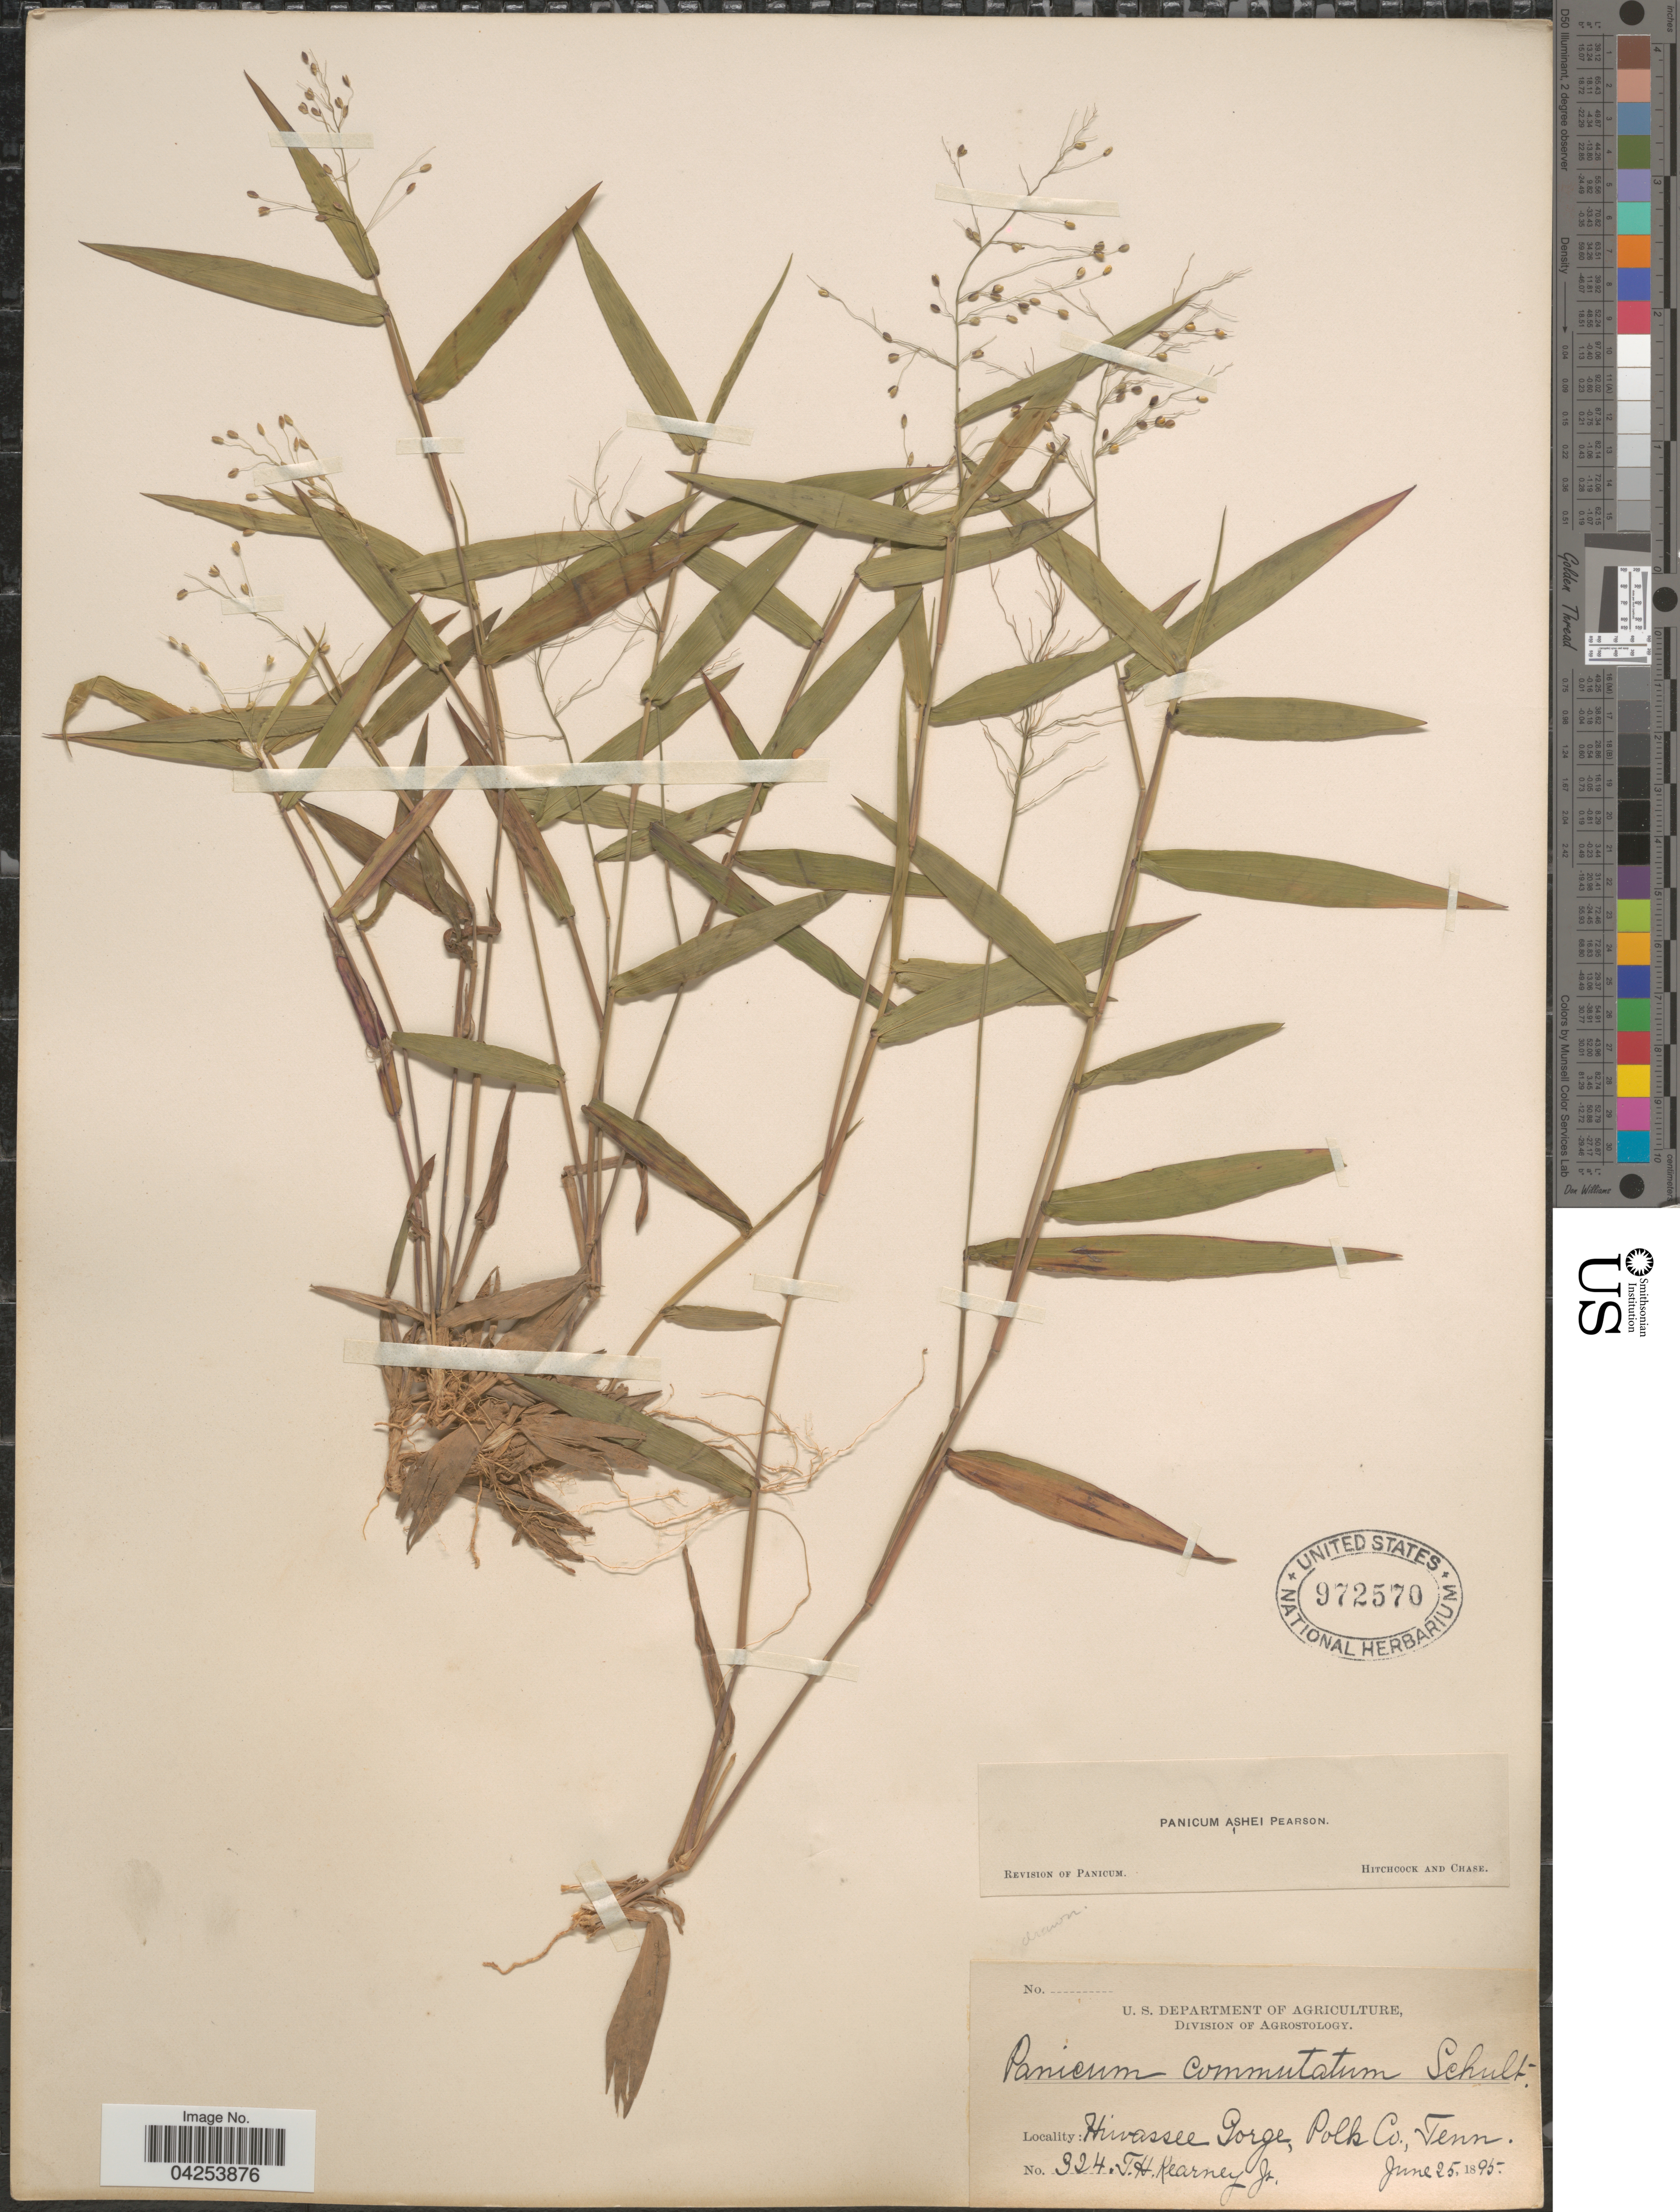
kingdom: Plantae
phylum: Tracheophyta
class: Liliopsida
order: Poales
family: Poaceae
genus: Dichanthelium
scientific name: Dichanthelium commutatum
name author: (Schult.) Gould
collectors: T. H. Kearney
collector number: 324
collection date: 1895-06-25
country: United States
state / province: Tennessee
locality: Hiwasse Gorge, Polk Co.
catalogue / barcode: US 972570